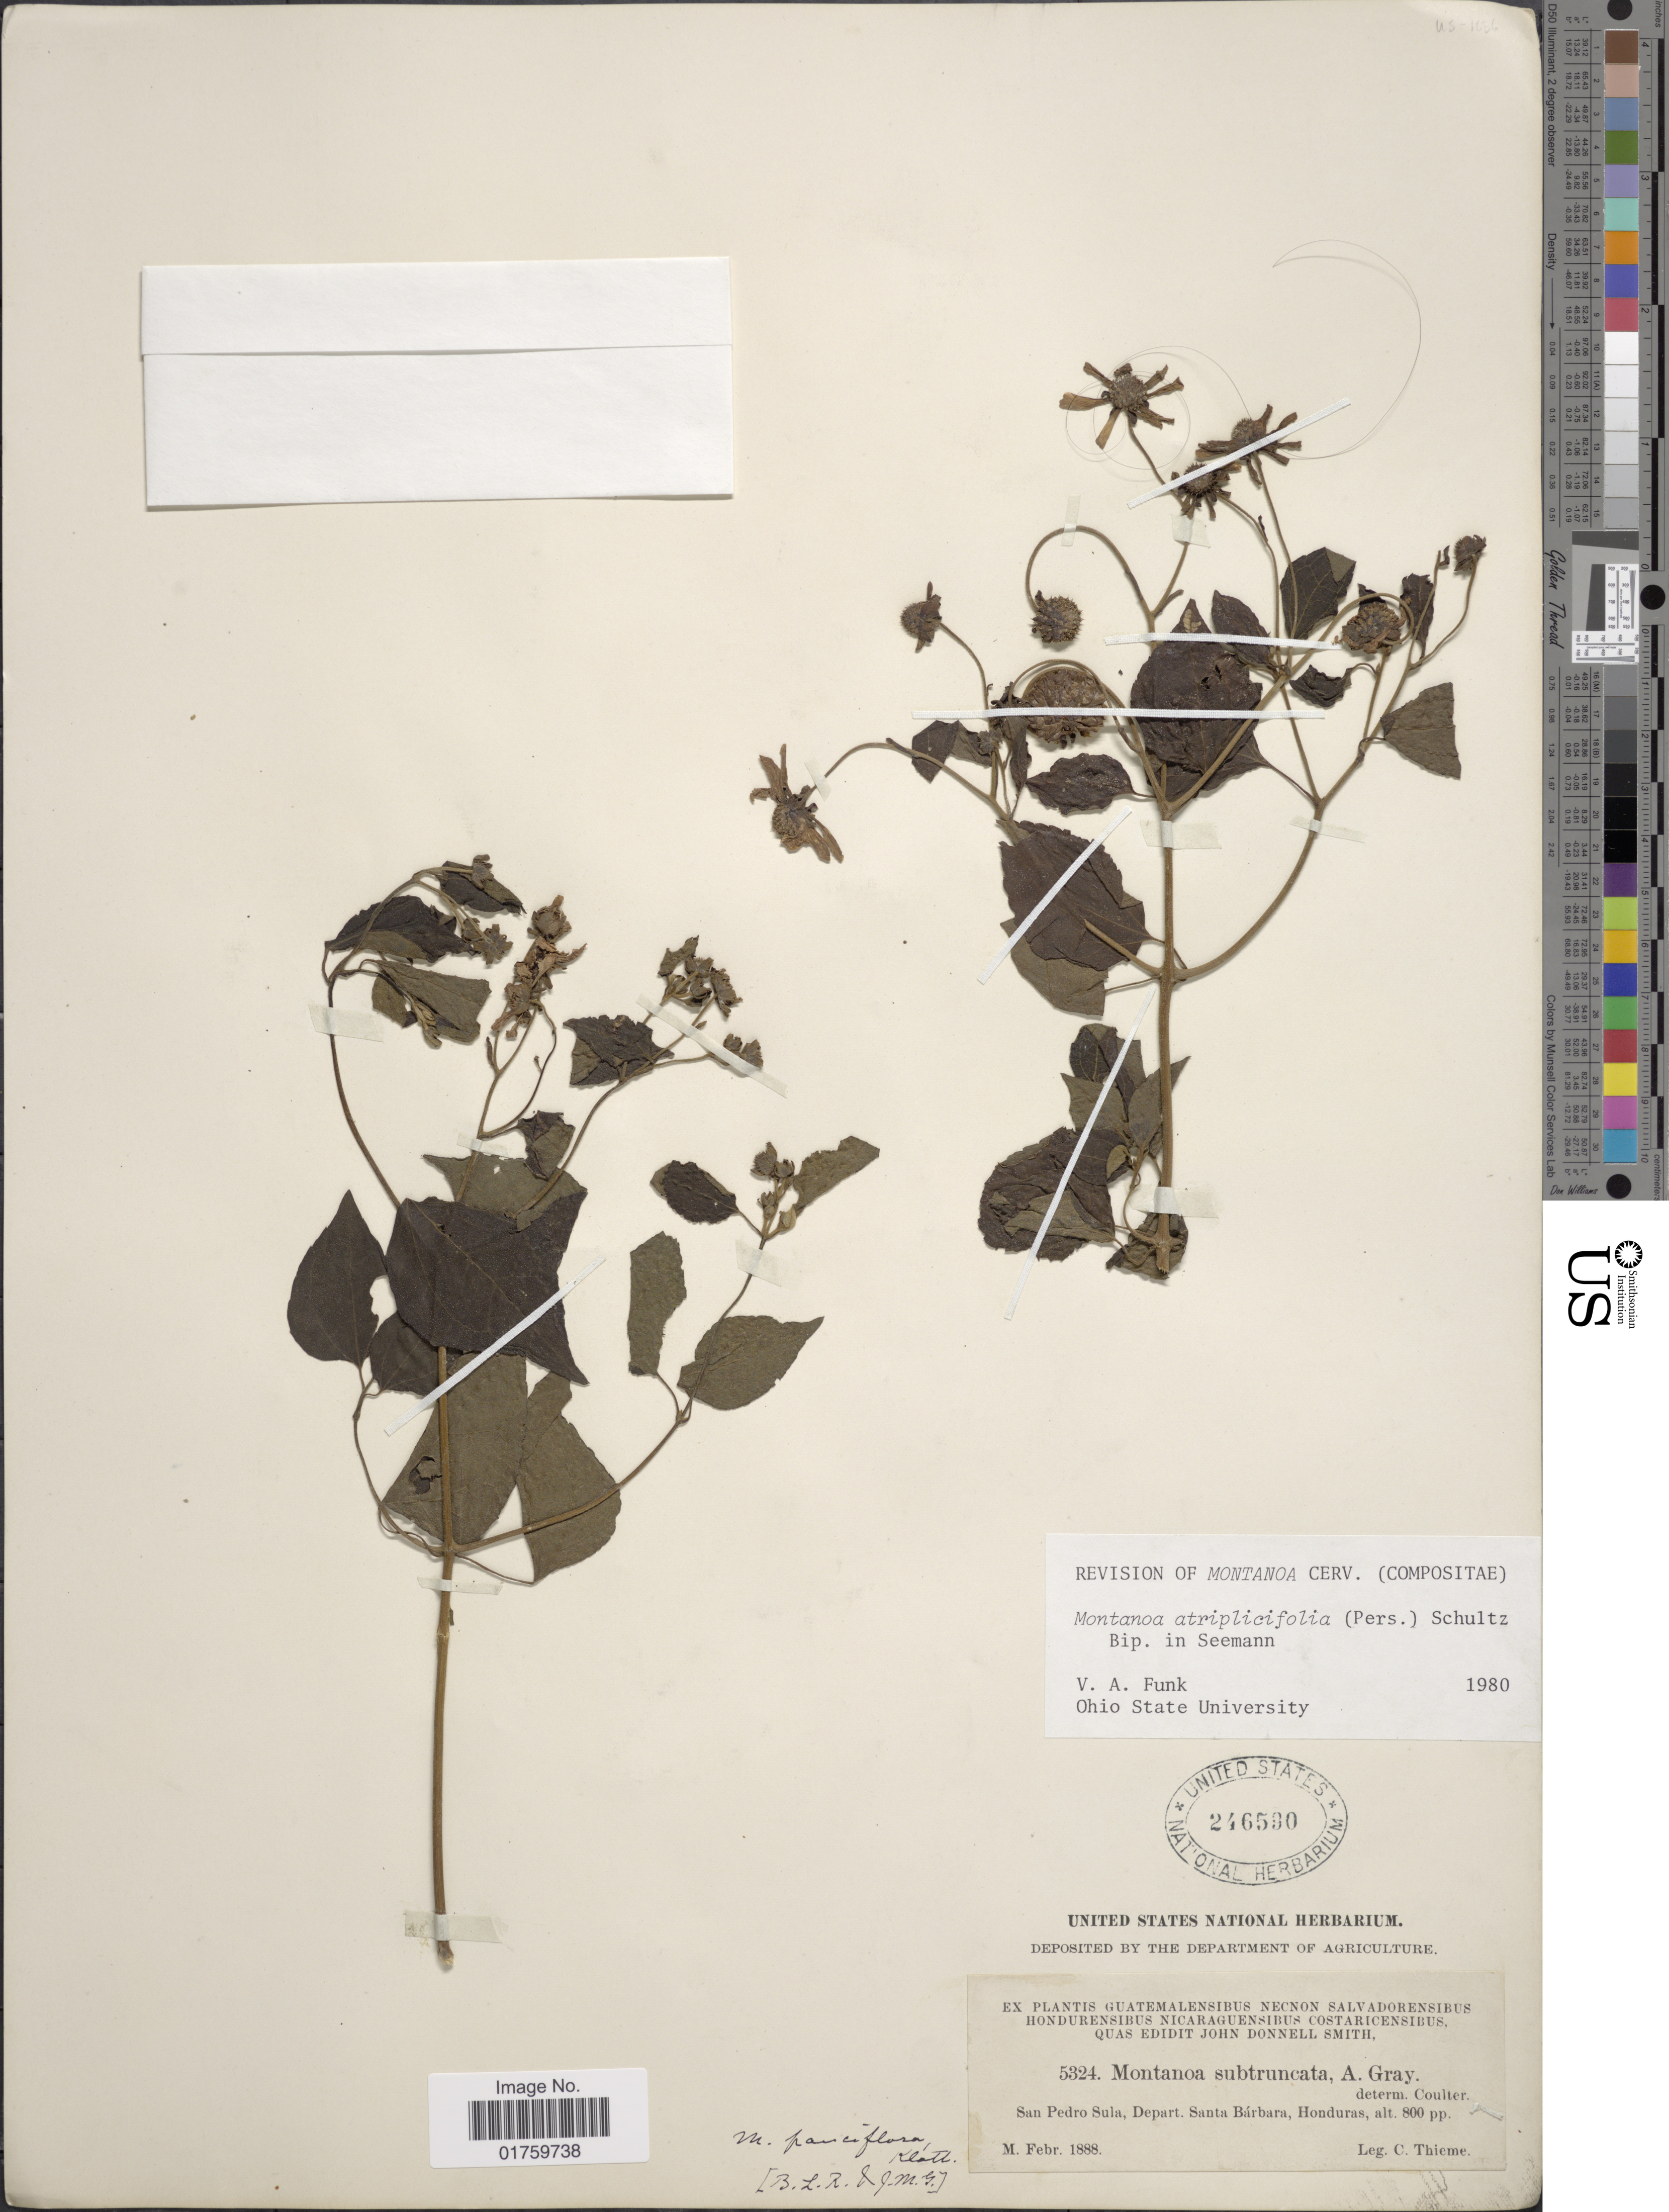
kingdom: Plantae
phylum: Tracheophyta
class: Magnoliopsida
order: Asterales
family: Asteraceae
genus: Montanoa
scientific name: Montanoa atriplicifolia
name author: (Pers.) Sch. Bip.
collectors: C. Thieme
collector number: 5324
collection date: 1888-02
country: Honduras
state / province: Santa Bárbara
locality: San Pedro Sula.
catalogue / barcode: US 246590